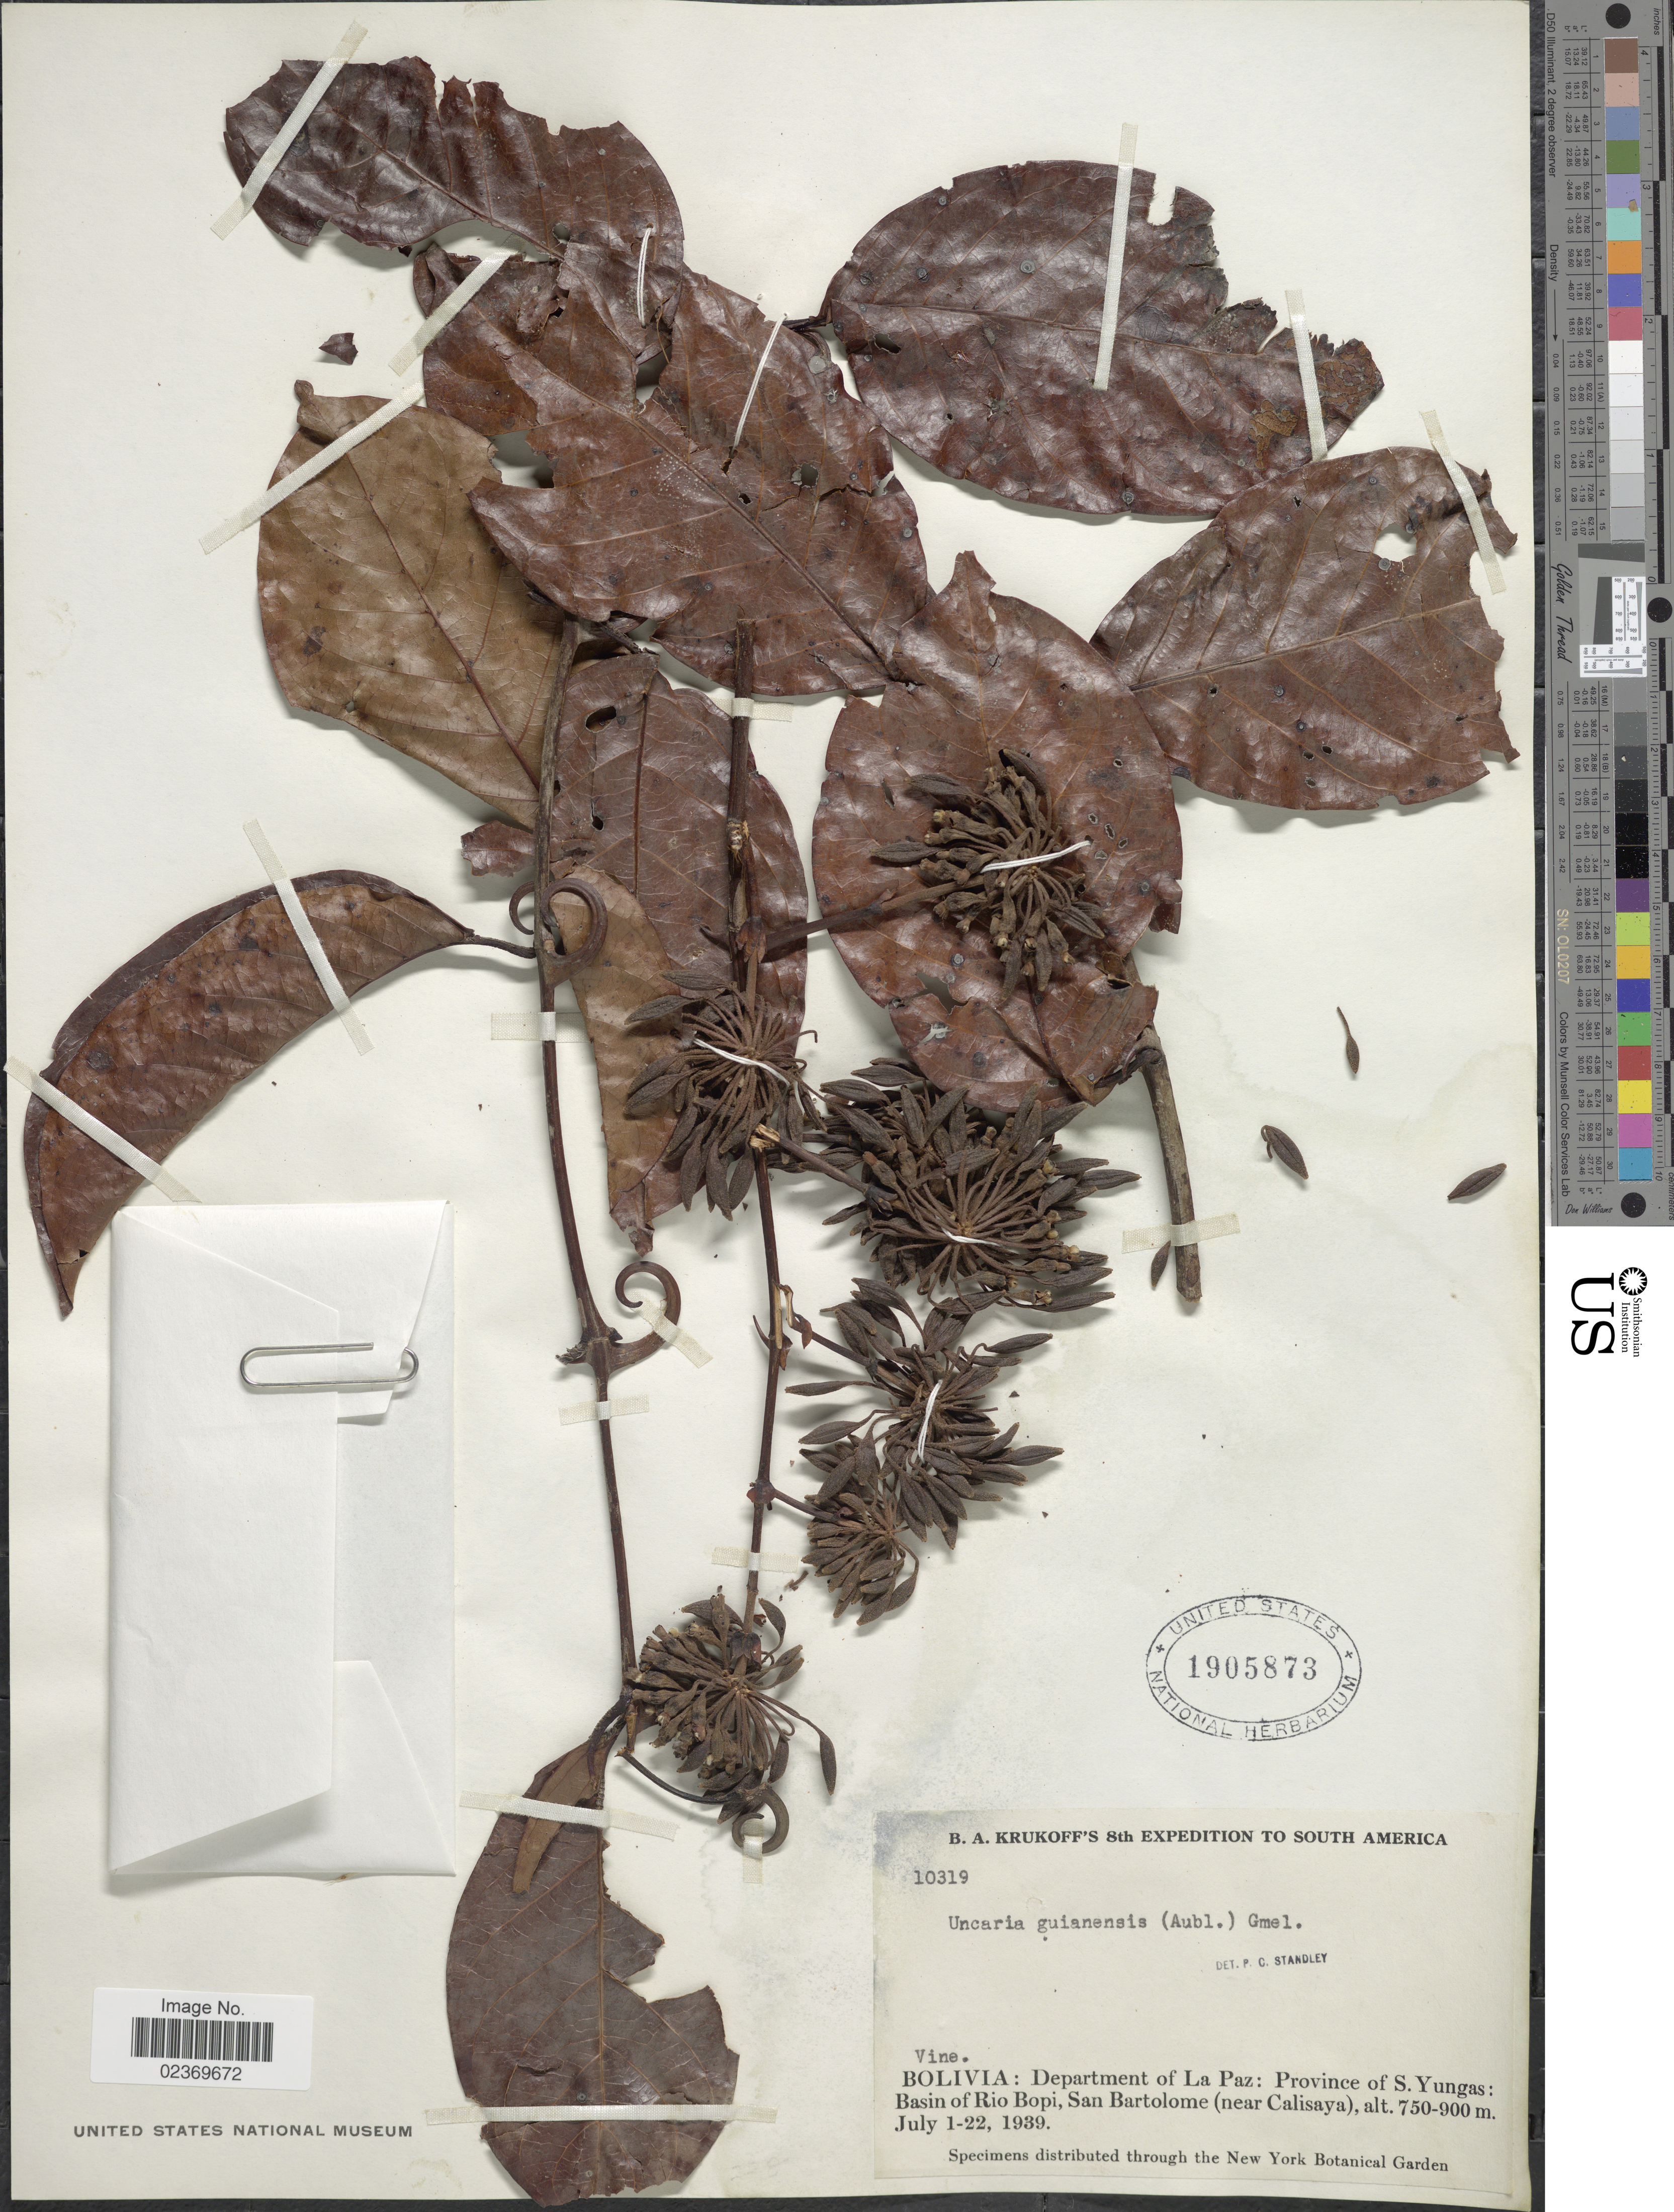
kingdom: Plantae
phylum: Tracheophyta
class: Magnoliopsida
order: Gentianales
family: Rubiaceae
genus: Uncaria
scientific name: Uncaria guianensis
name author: (Aubl.) J.F. Gmel.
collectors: B. A. Krukoff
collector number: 10319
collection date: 1939-07-01/1939-07-22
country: Bolivia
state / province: La Paz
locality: Province of S. Yungas: Basin of Rio Bopi, San Bartolome (Near Calisaya)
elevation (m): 750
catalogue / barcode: US 1905873